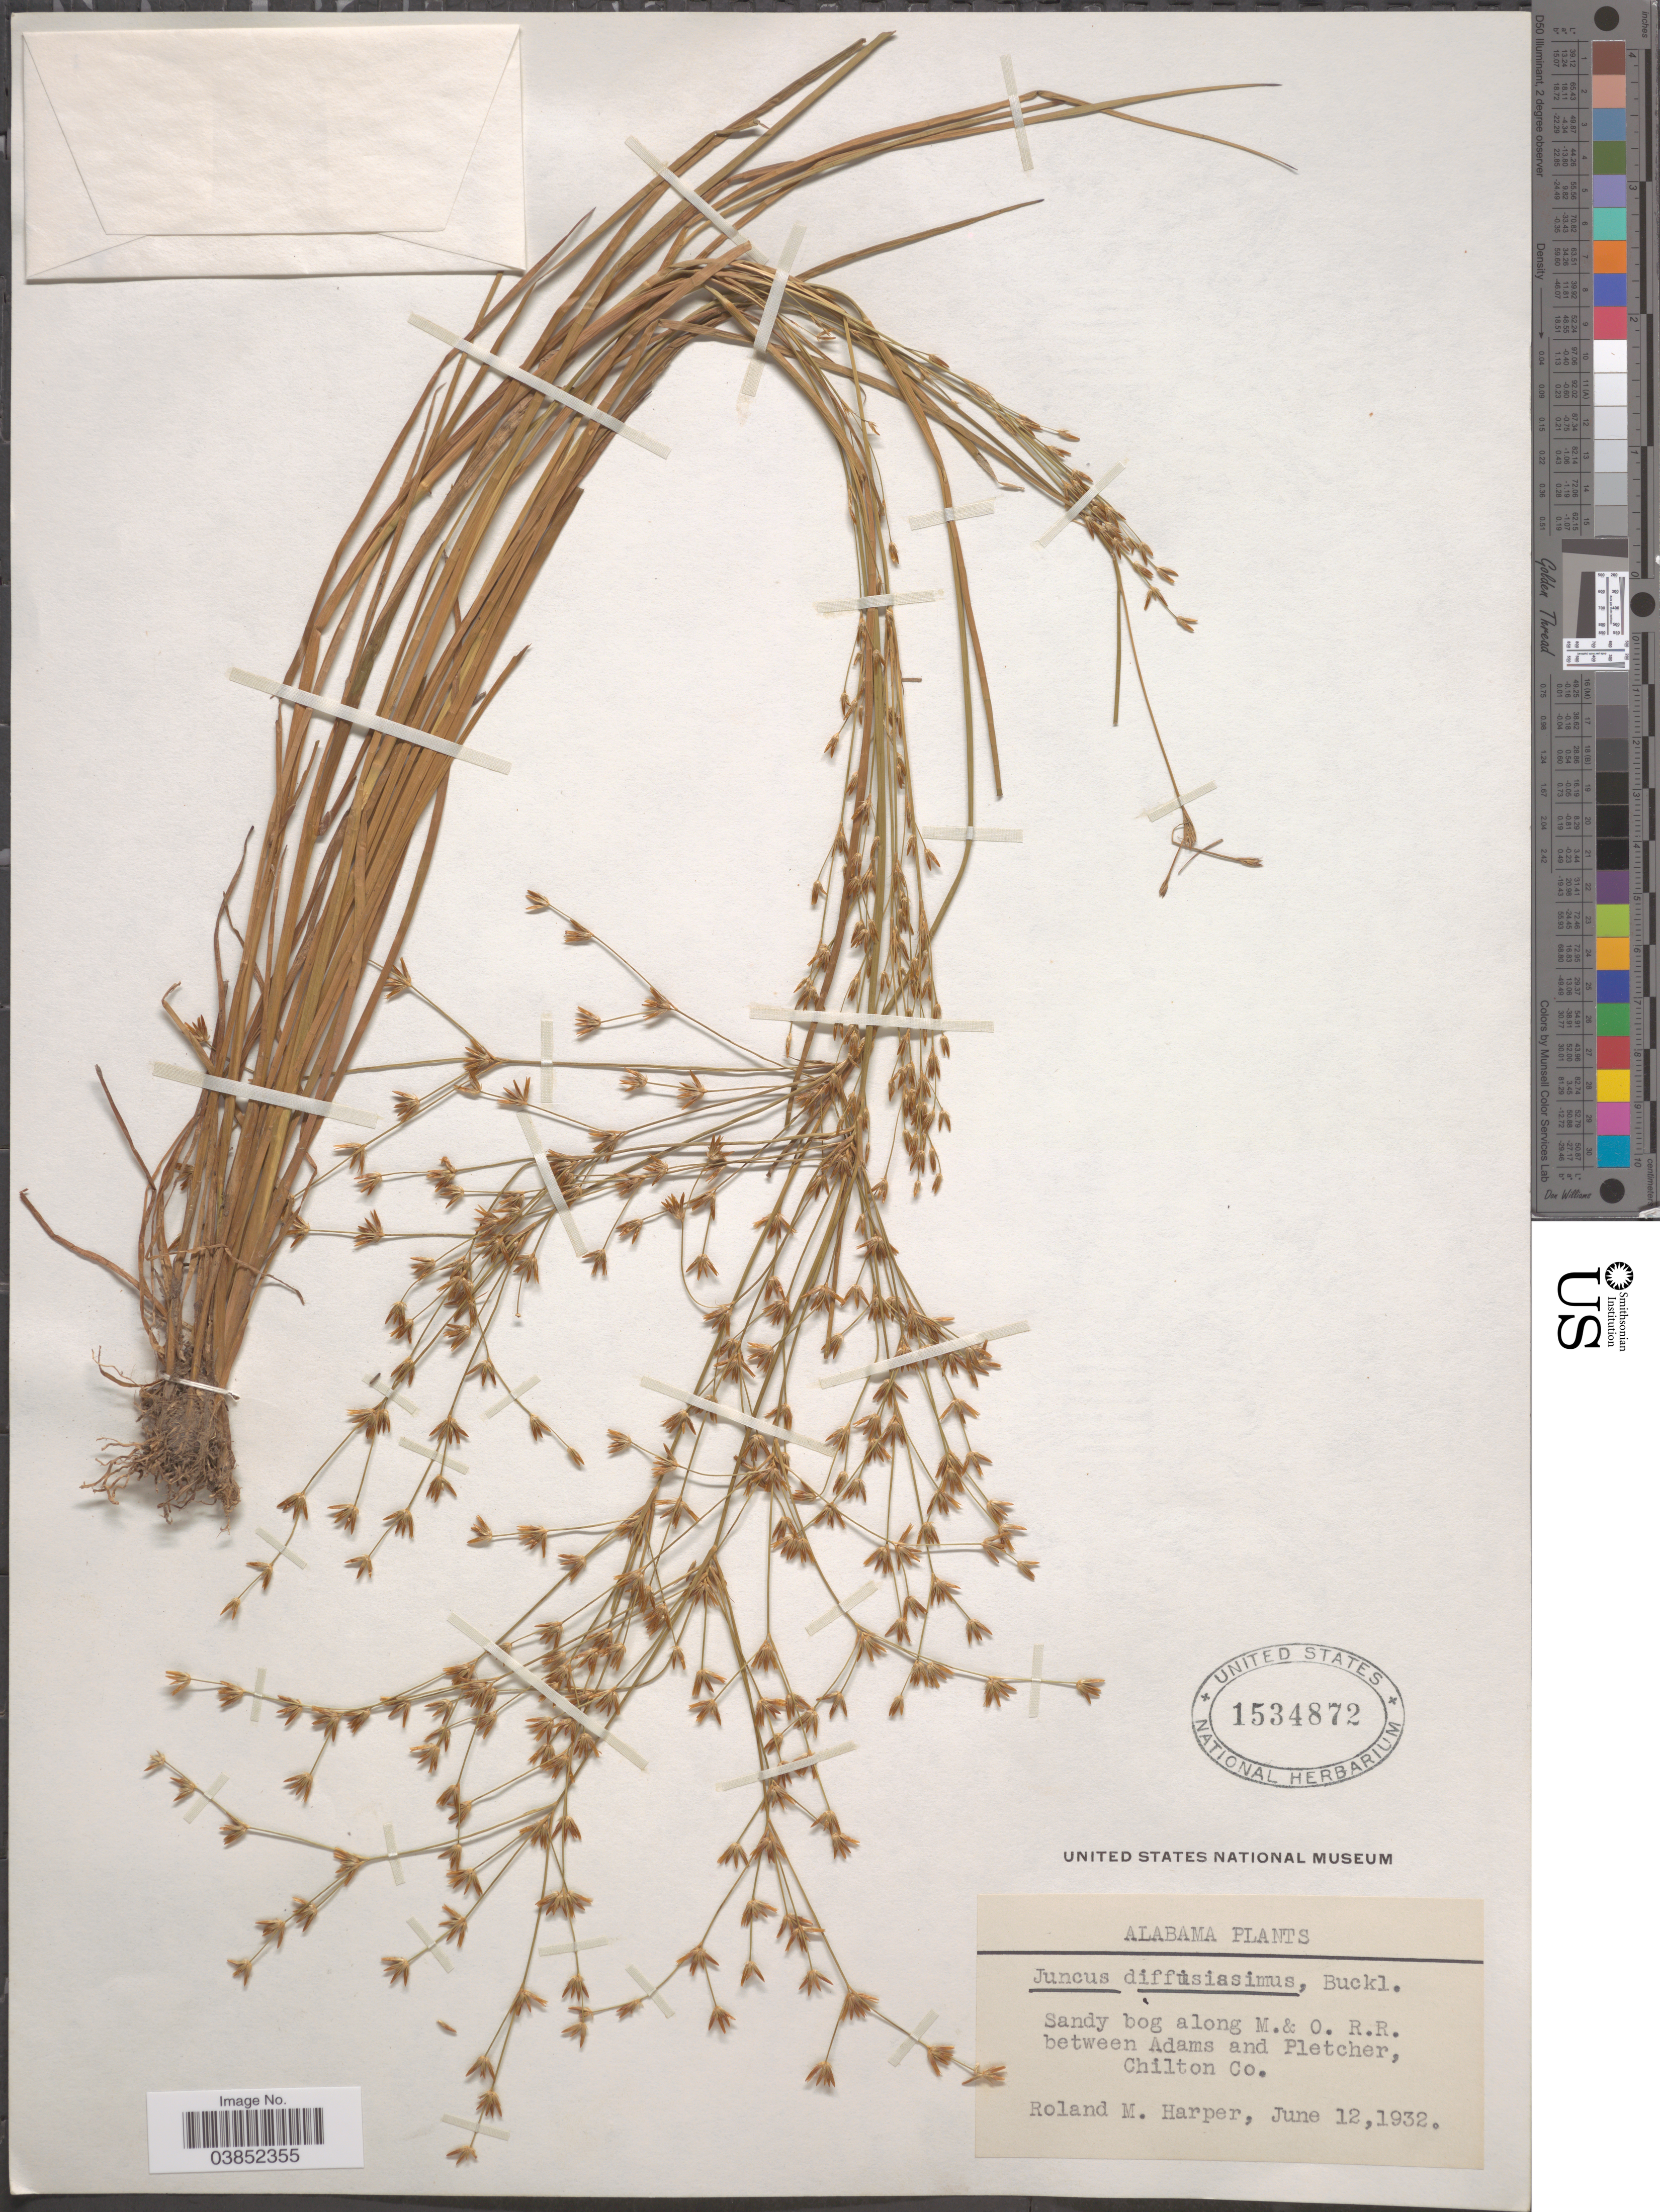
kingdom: Plantae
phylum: Tracheophyta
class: Liliopsida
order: Poales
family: Juncaceae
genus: Juncus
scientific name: Juncus diffusissimus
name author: Buckley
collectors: R. M. Harper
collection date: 1932-06-12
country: United States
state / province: Alabama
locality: Sandy bog along M. & O. R.R. between Adams and Pletcher, Chilton Co.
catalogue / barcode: US 1534872